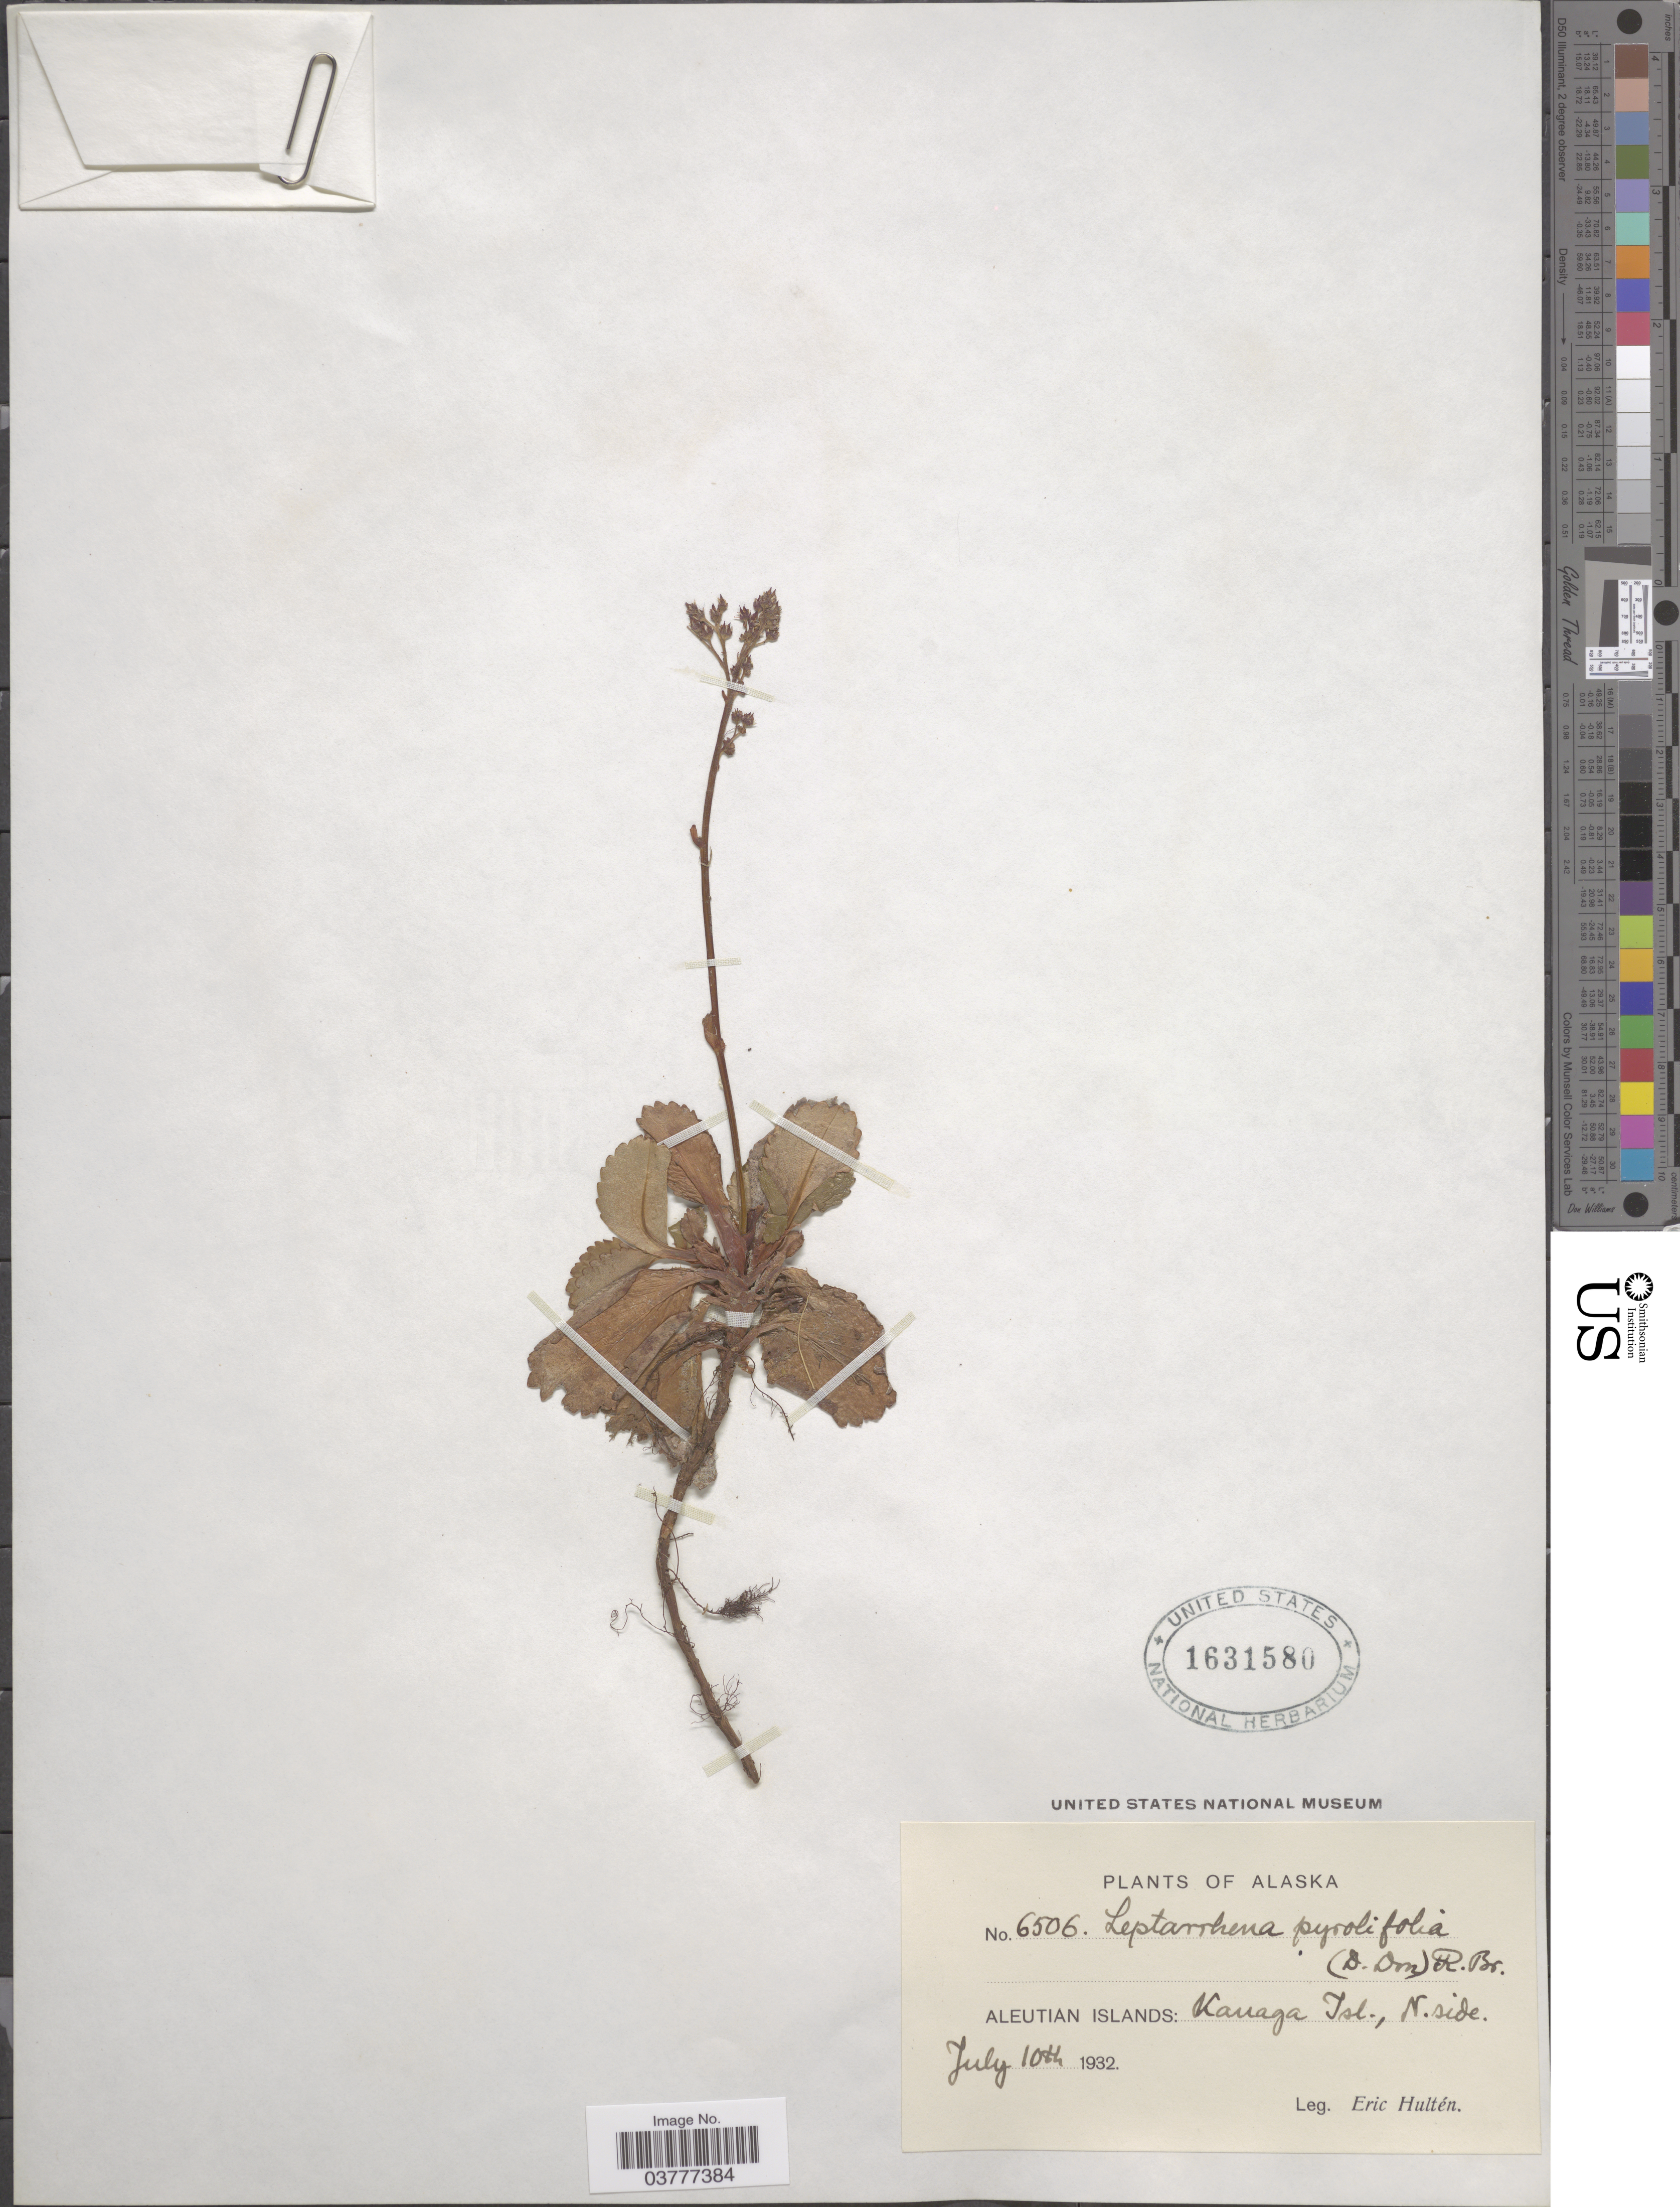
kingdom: Plantae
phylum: Tracheophyta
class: Magnoliopsida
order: Saxifragales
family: Saxifragaceae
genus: Leptarrhena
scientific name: Leptarrhena pyrolifolia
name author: (D. Don) Ser.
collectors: E. G. Hultén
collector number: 6506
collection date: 1932-07-10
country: United States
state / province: Alaska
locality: Aleutian Islands: Kanaga Isl., N. side.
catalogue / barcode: US 1631580